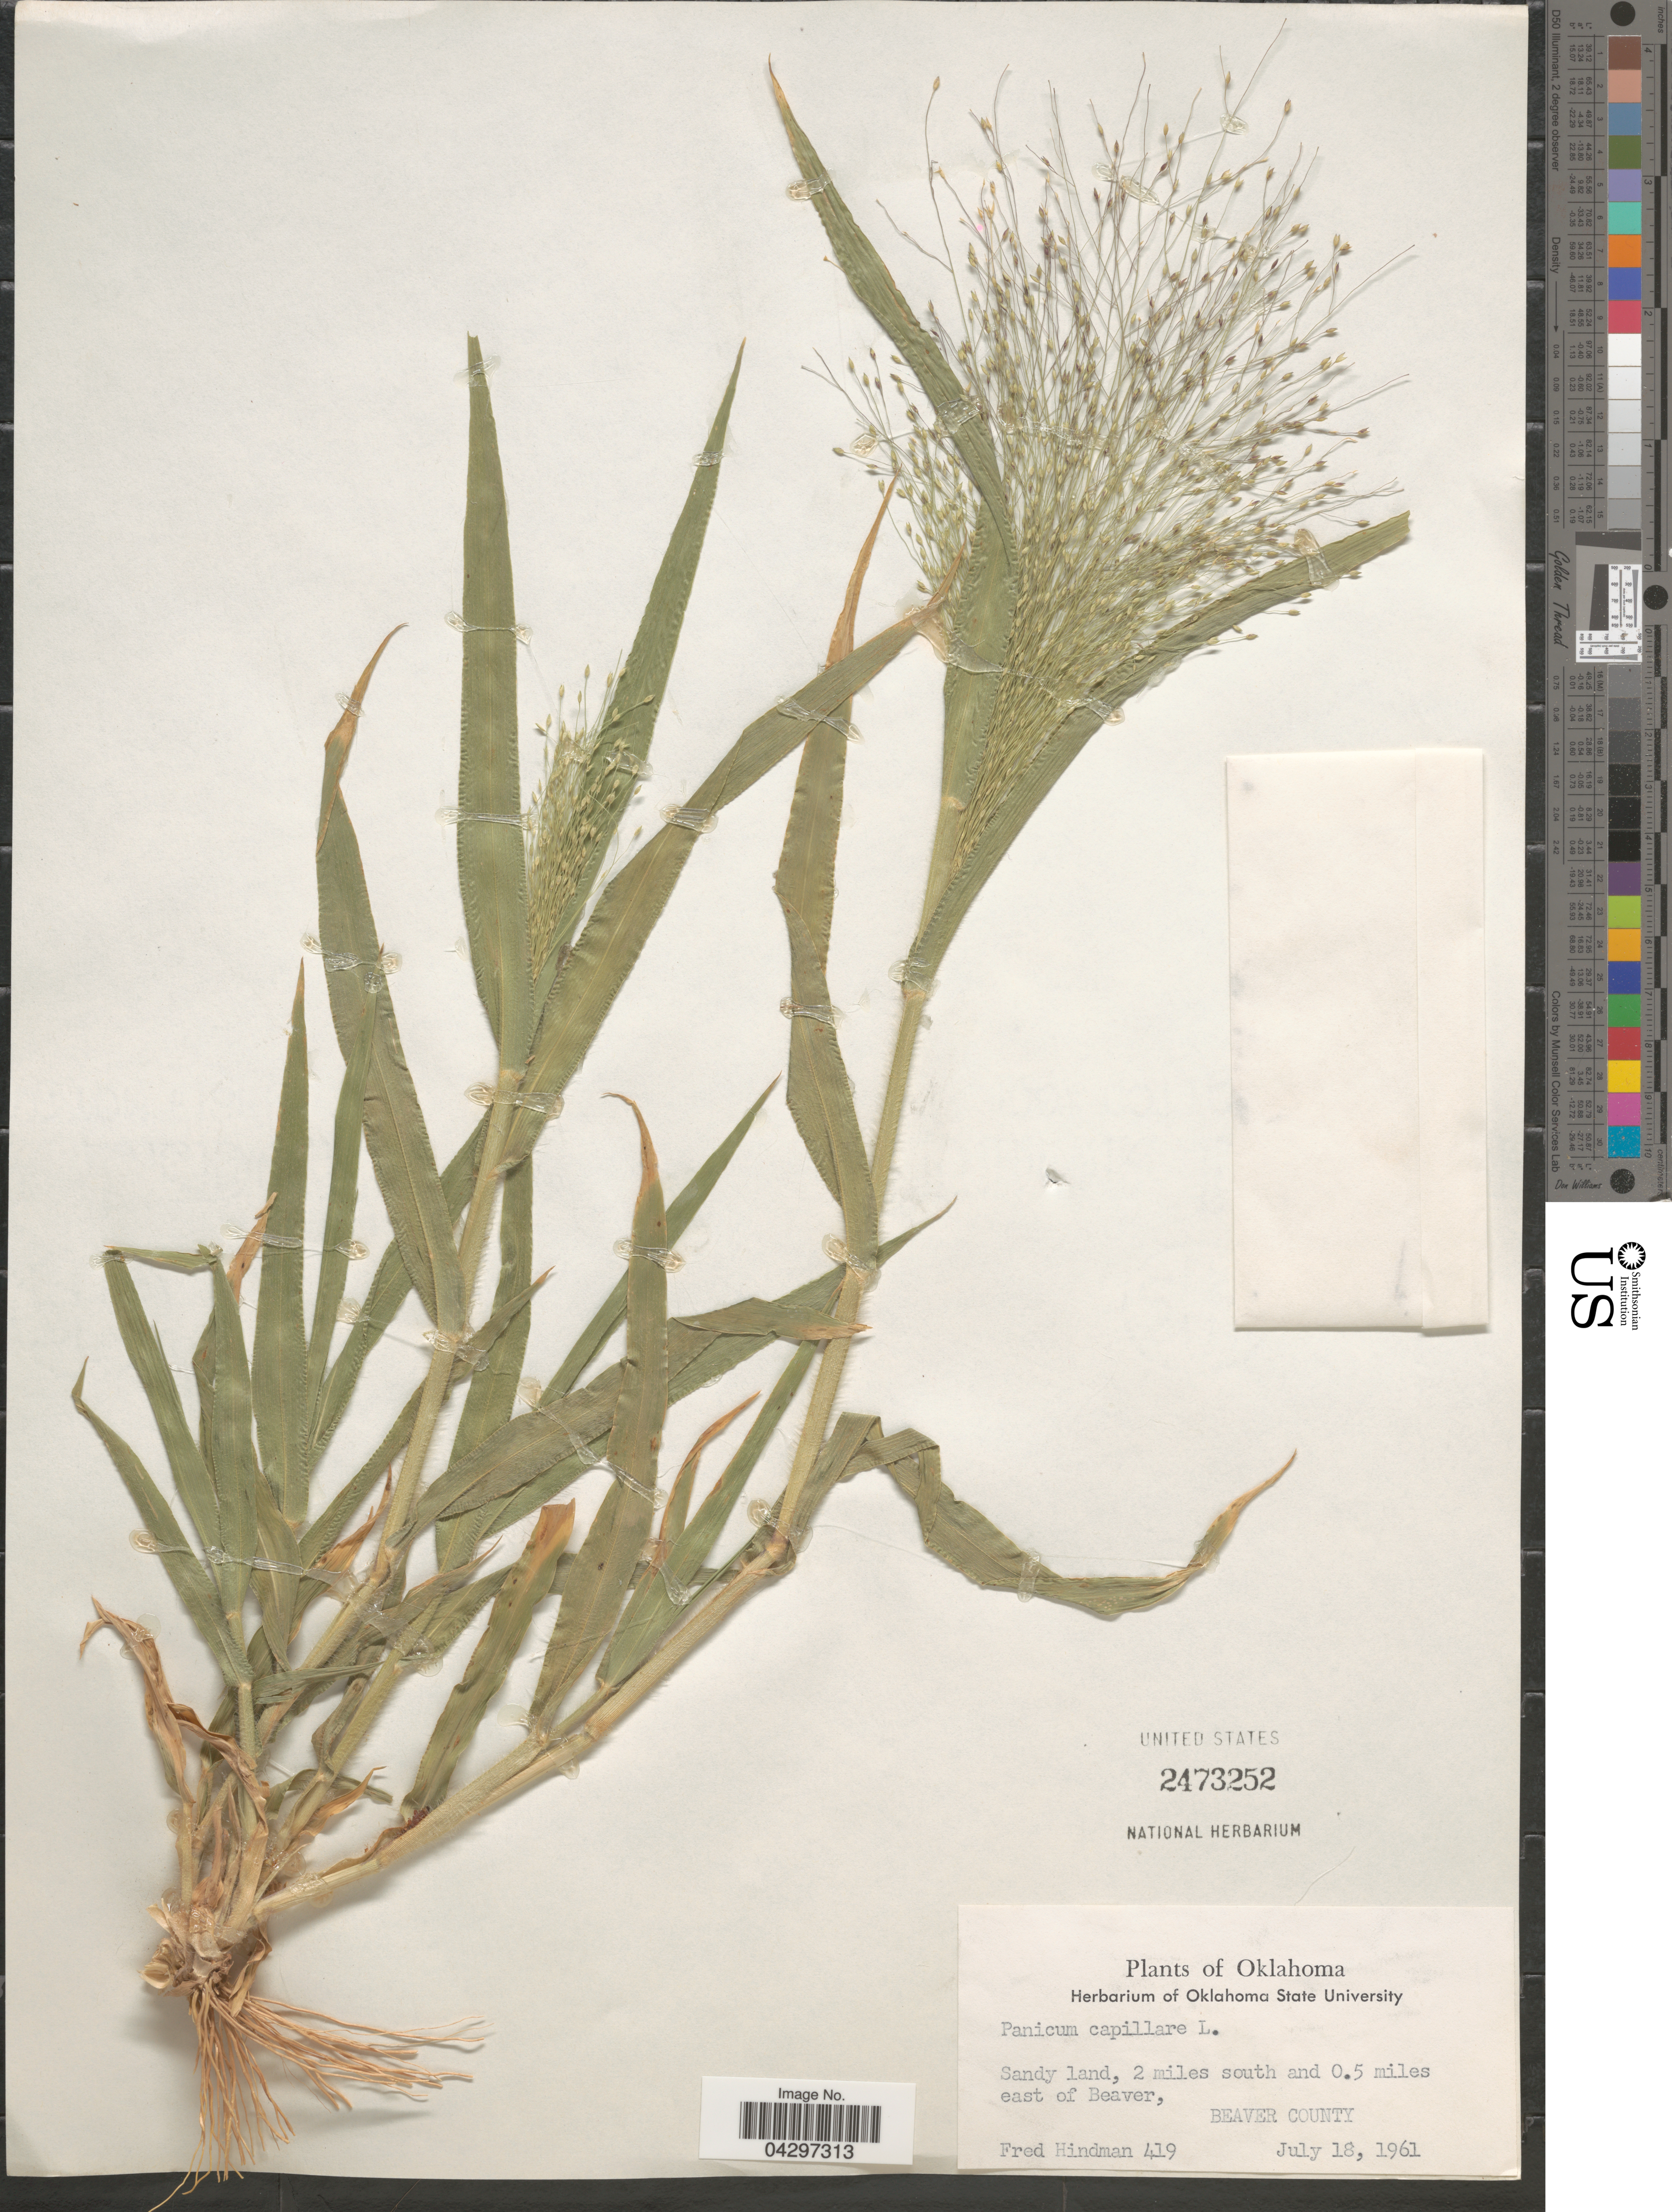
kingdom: Plantae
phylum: Tracheophyta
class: Liliopsida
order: Poales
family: Poaceae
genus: Panicum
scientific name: Panicum capillare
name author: L.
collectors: F. Hindman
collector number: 419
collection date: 1961-07-18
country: United States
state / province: Oklahoma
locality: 2 miles south and 0.5 miles east of Beaver, Beaver County.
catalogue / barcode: US 2473252